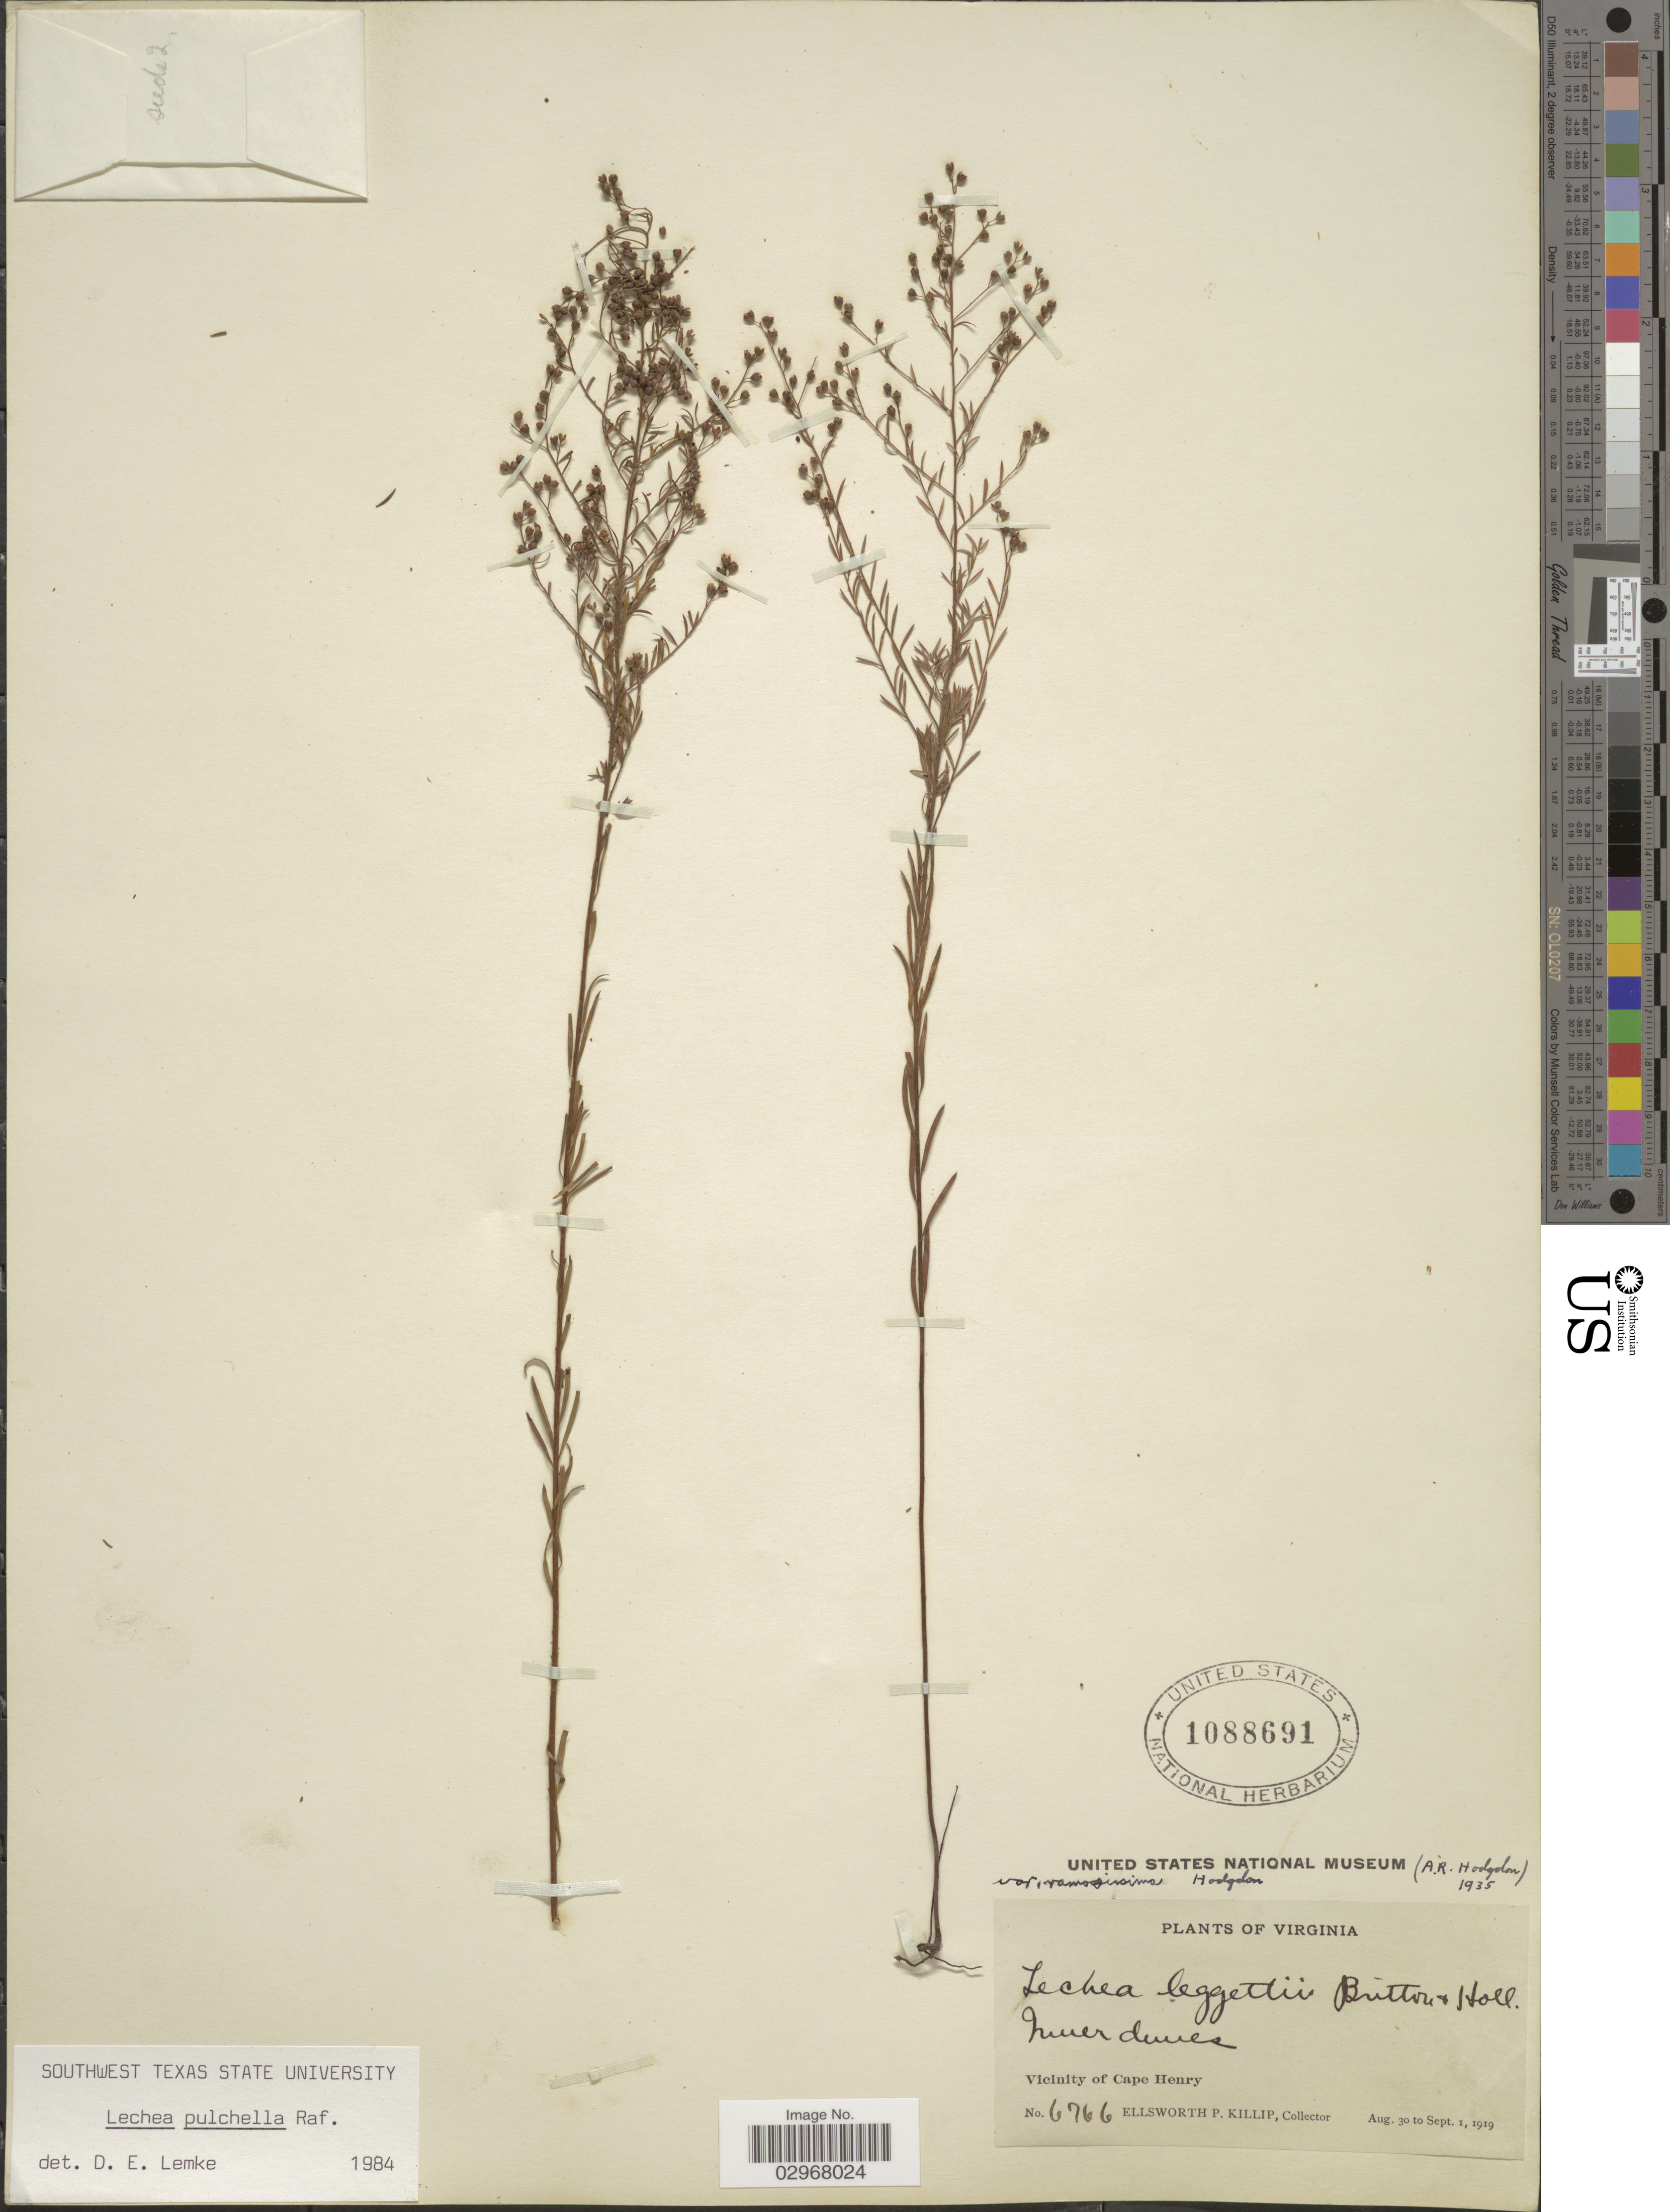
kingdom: Plantae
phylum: Tracheophyta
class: Magnoliopsida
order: Malvales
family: Cistaceae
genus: Lechea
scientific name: Lechea pulchella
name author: Raf.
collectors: E. P. Killip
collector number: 6766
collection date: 1919-08-30/1919-09-01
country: United States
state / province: Virginia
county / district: City of Virginia Beach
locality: Vicinity of Cape Henry.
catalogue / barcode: US 1088691